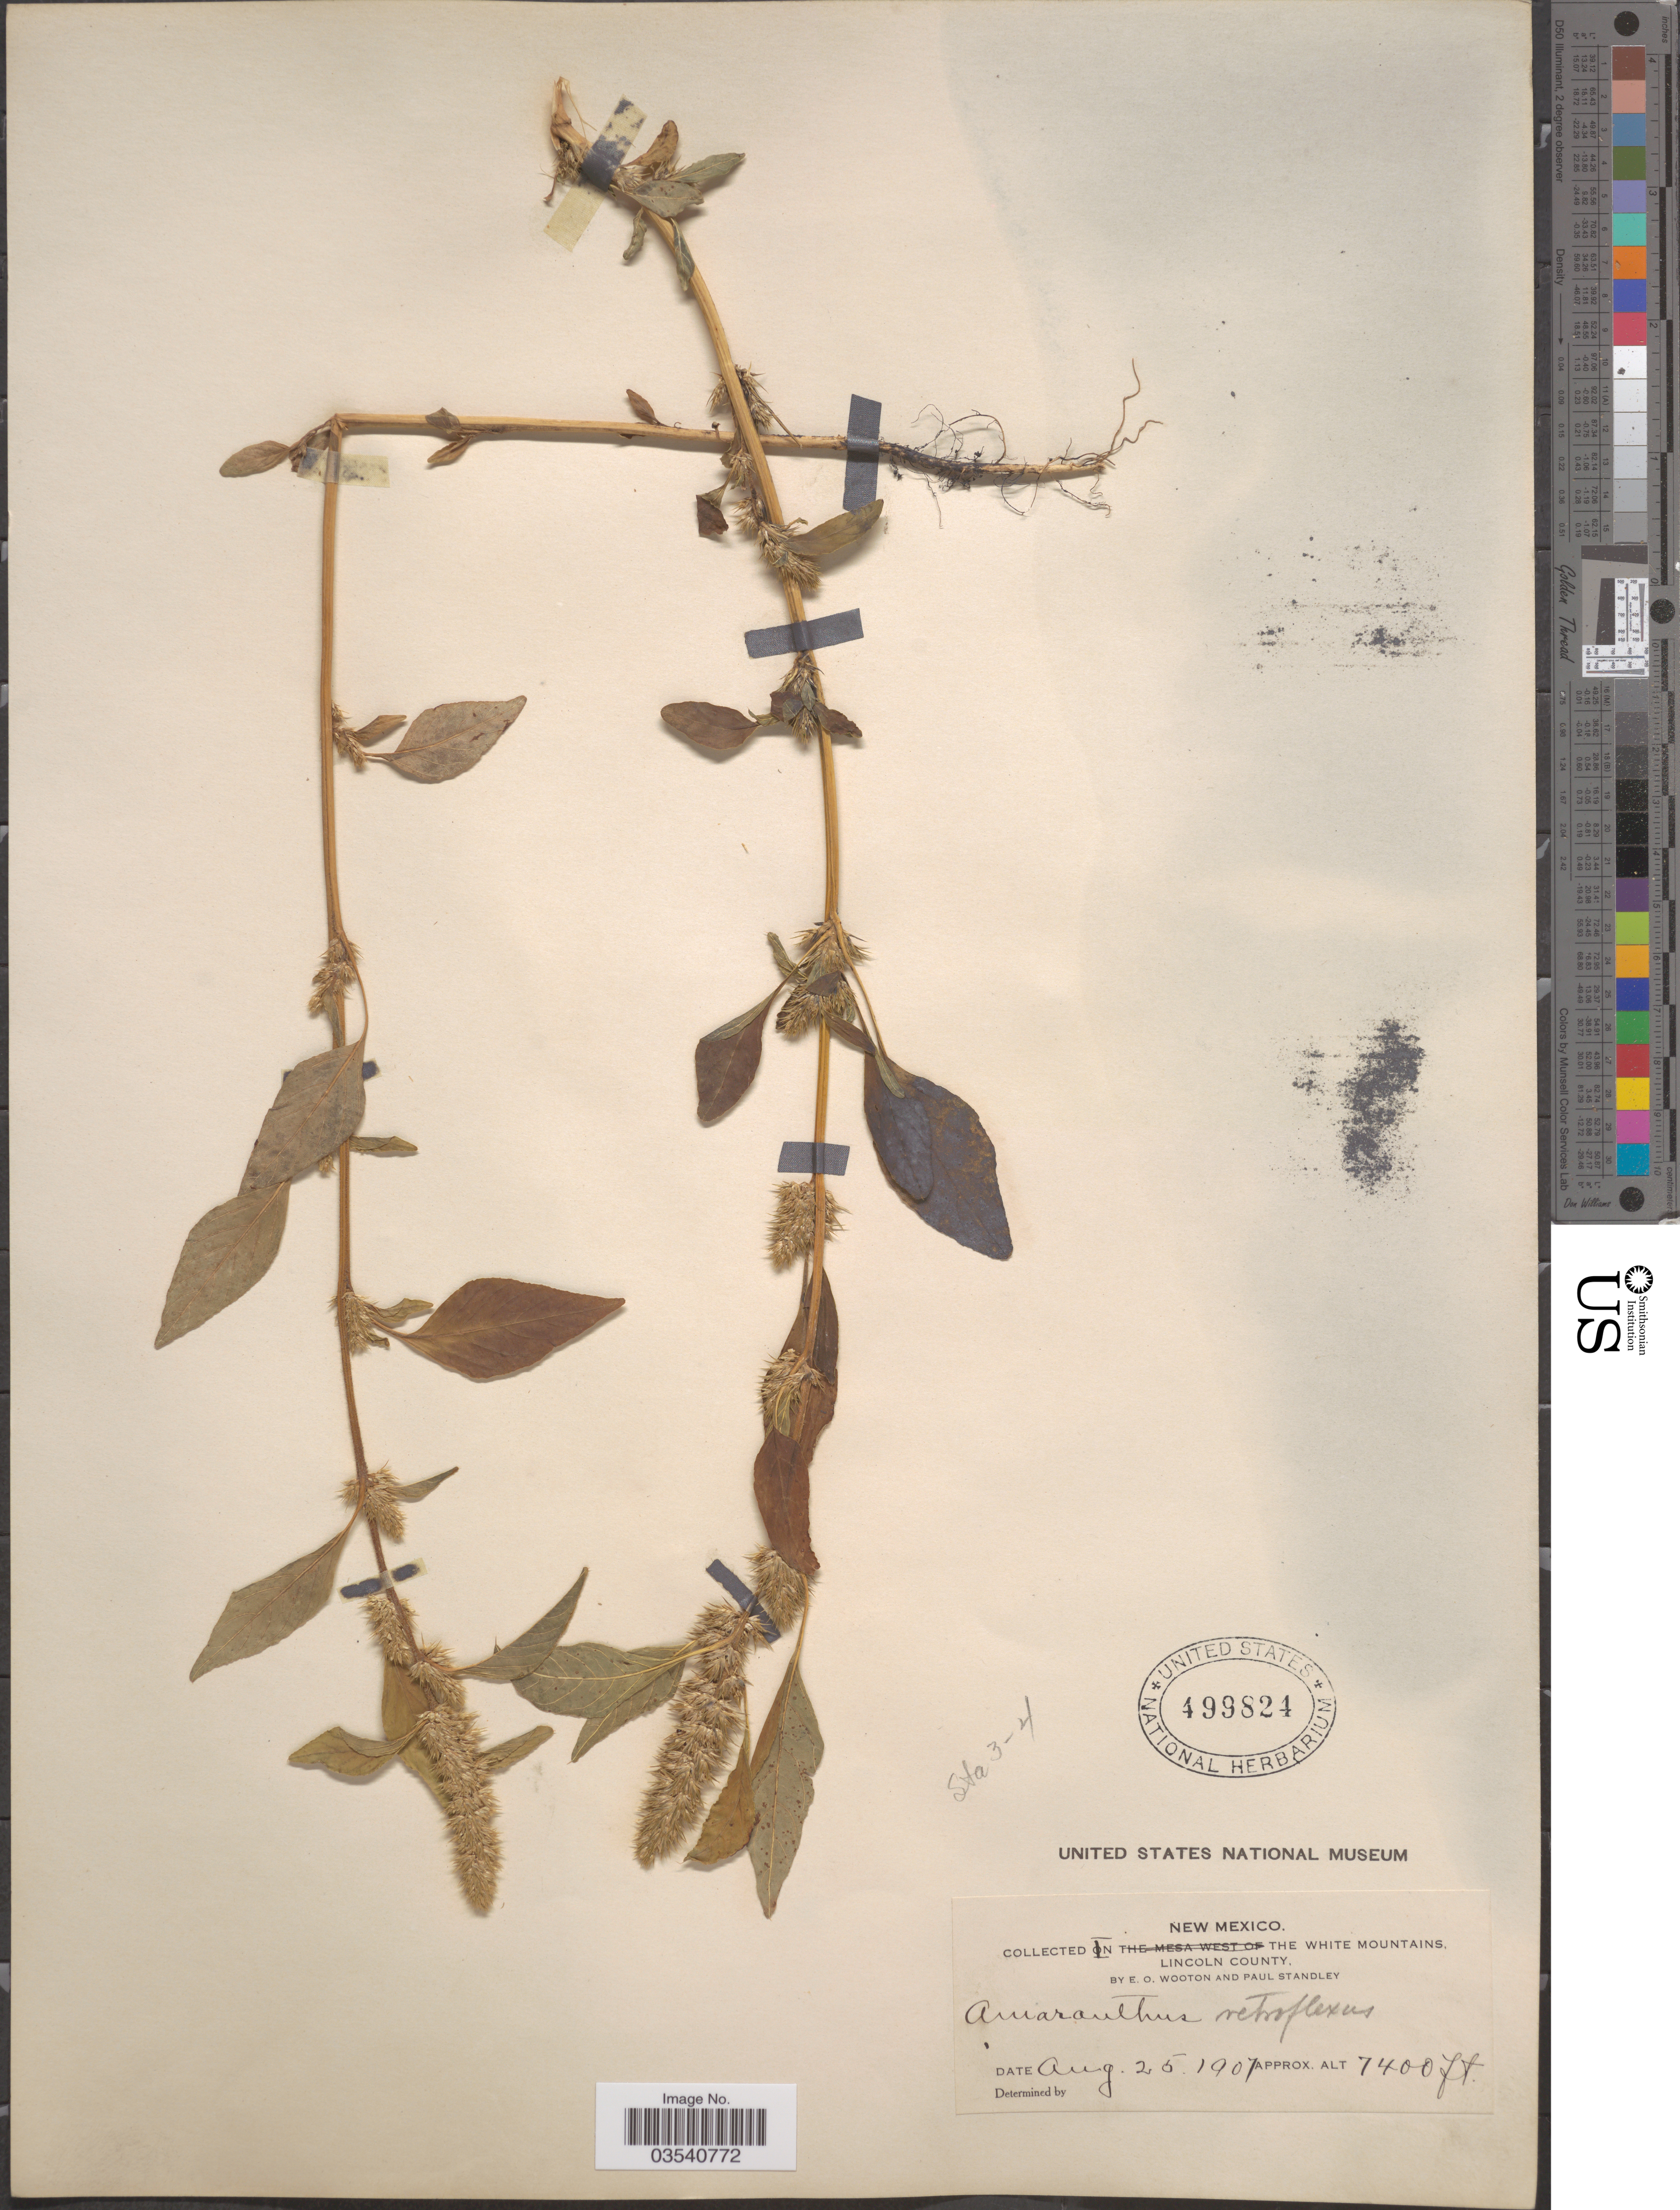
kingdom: Plantae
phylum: Tracheophyta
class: Magnoliopsida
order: Caryophyllales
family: Amaranthaceae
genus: Amaranthus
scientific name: Amaranthus powellii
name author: S. Watson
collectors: E. O. Wooton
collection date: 1907-08-25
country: United States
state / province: New Mexico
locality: In the White Mountains, Lincoln County.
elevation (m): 2256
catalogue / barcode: US 499824